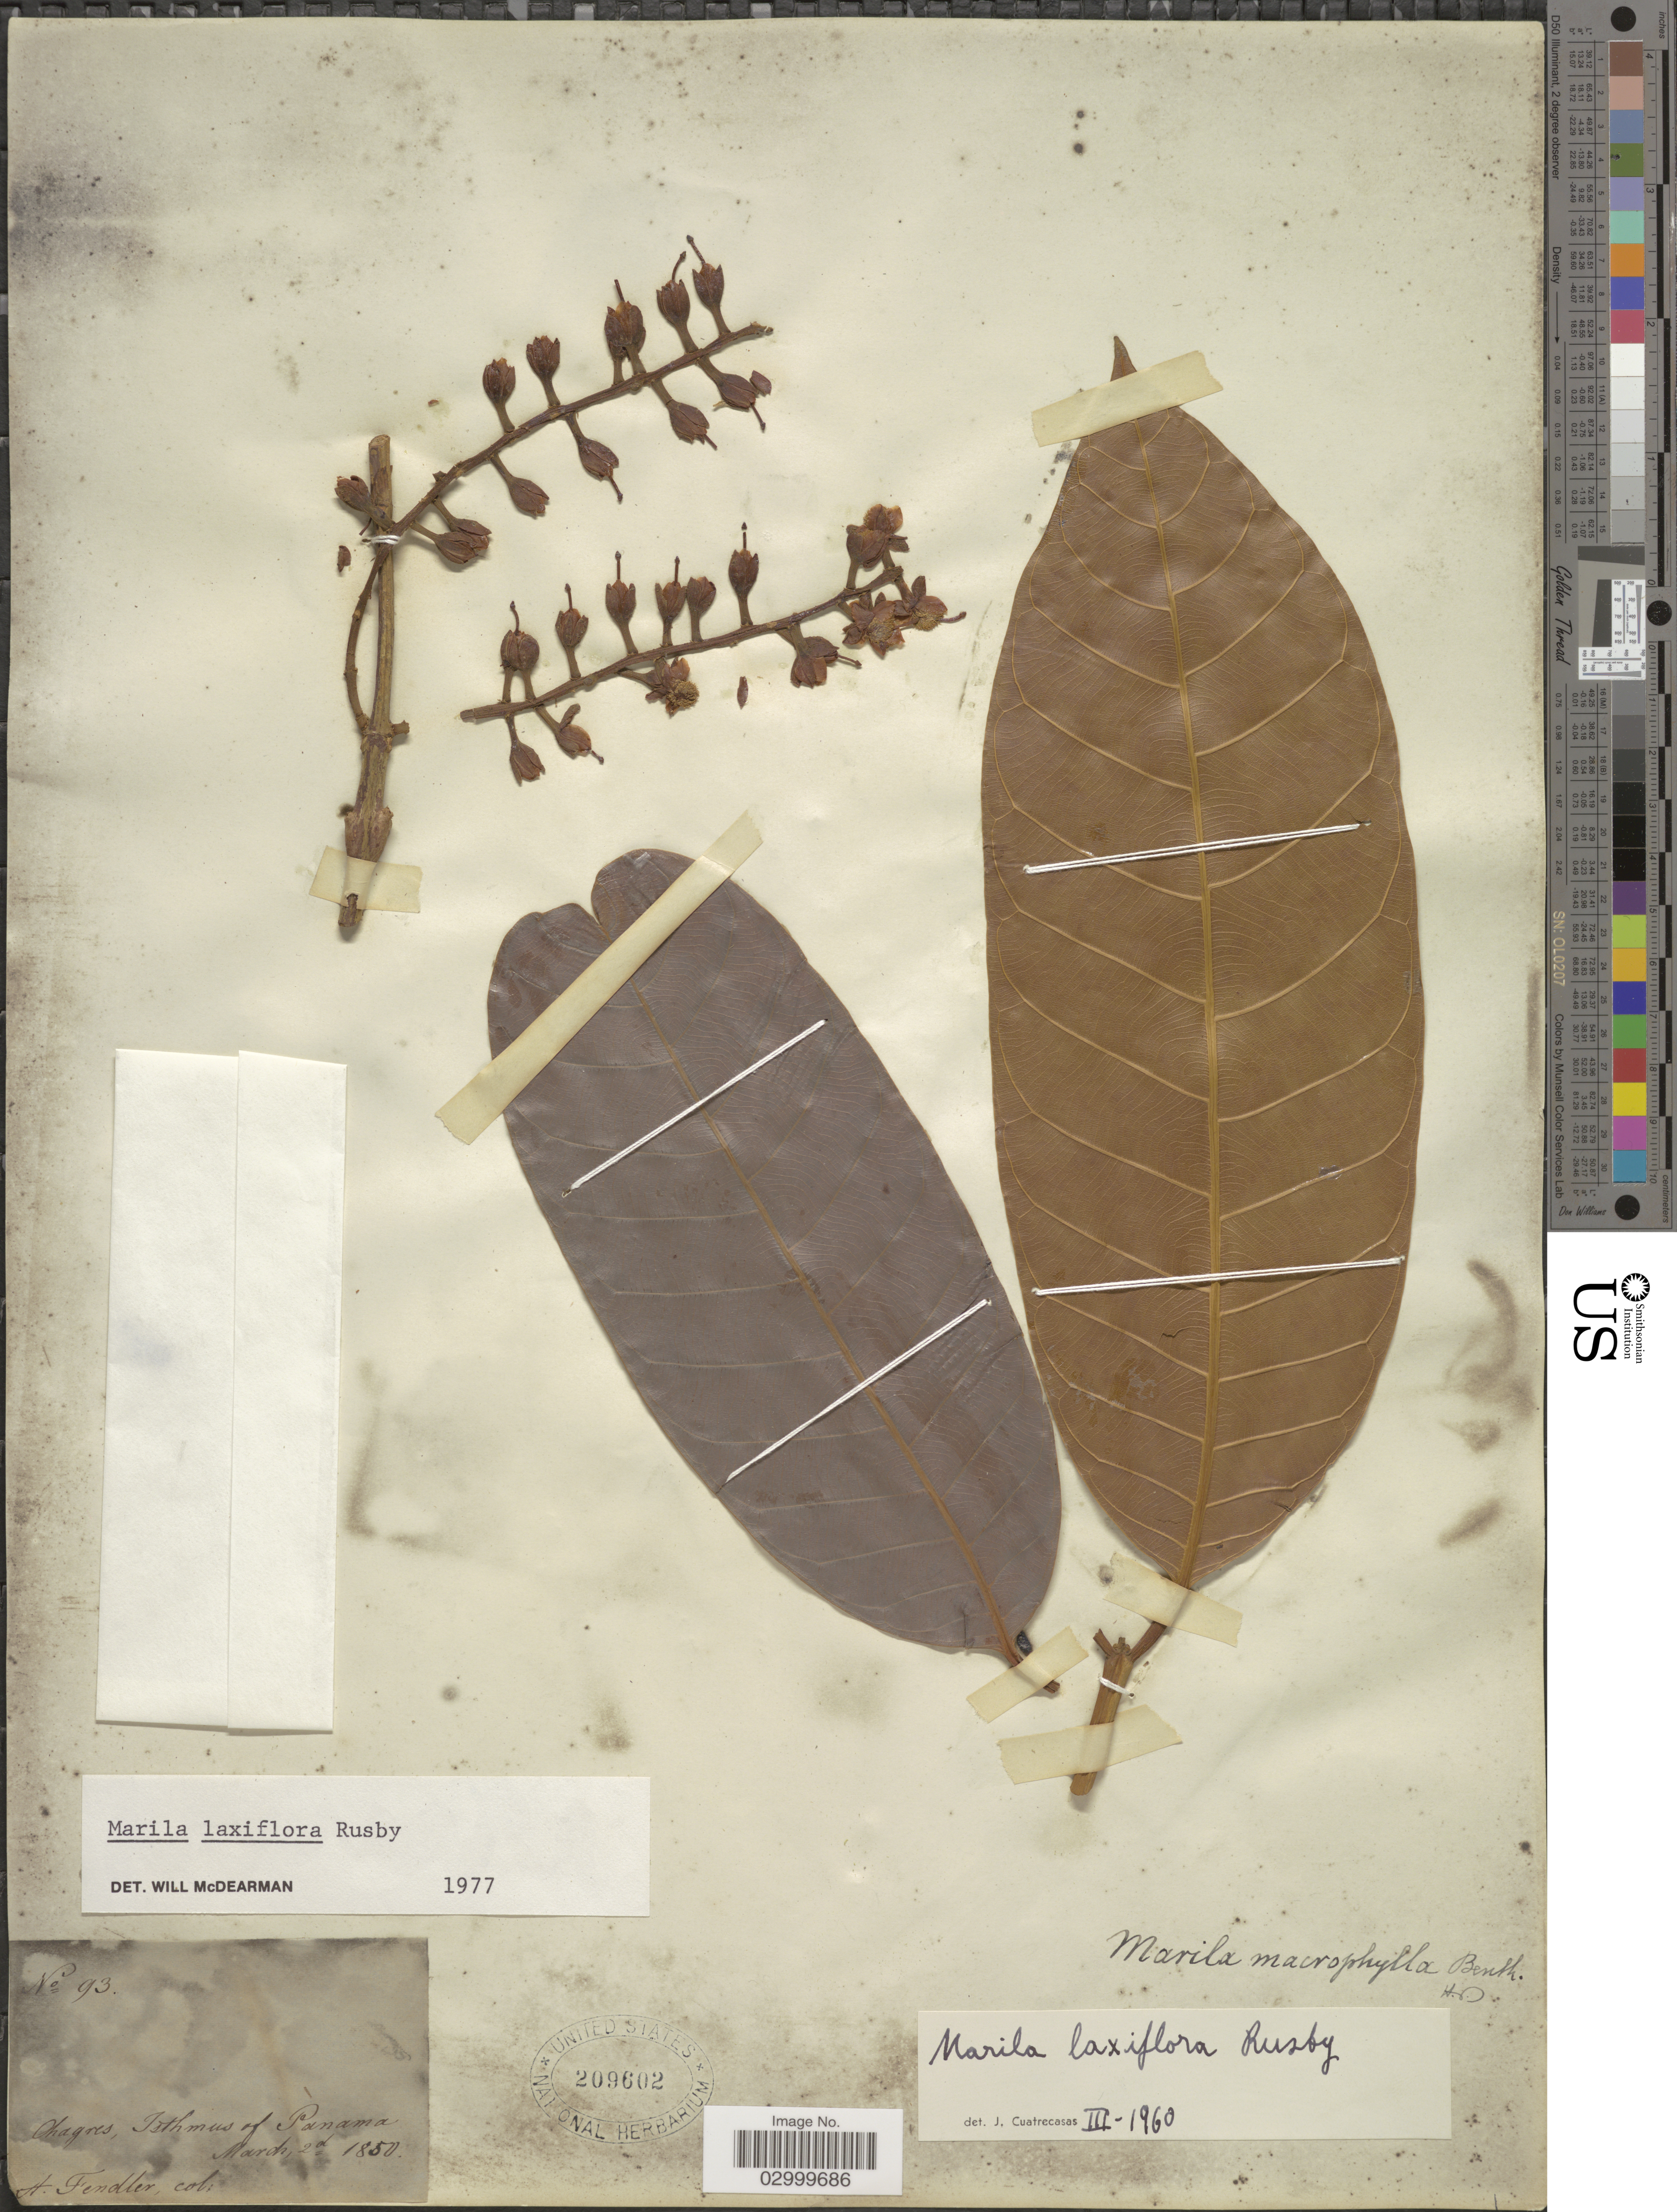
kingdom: Plantae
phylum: Tracheophyta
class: Magnoliopsida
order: Malpighiales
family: Calophyllaceae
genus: Marila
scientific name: Marila laxiflora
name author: Rusby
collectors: A. Fendler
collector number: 93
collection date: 1850-03-02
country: Panama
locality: Chagres, Isthmus of Panama.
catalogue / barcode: US 209602